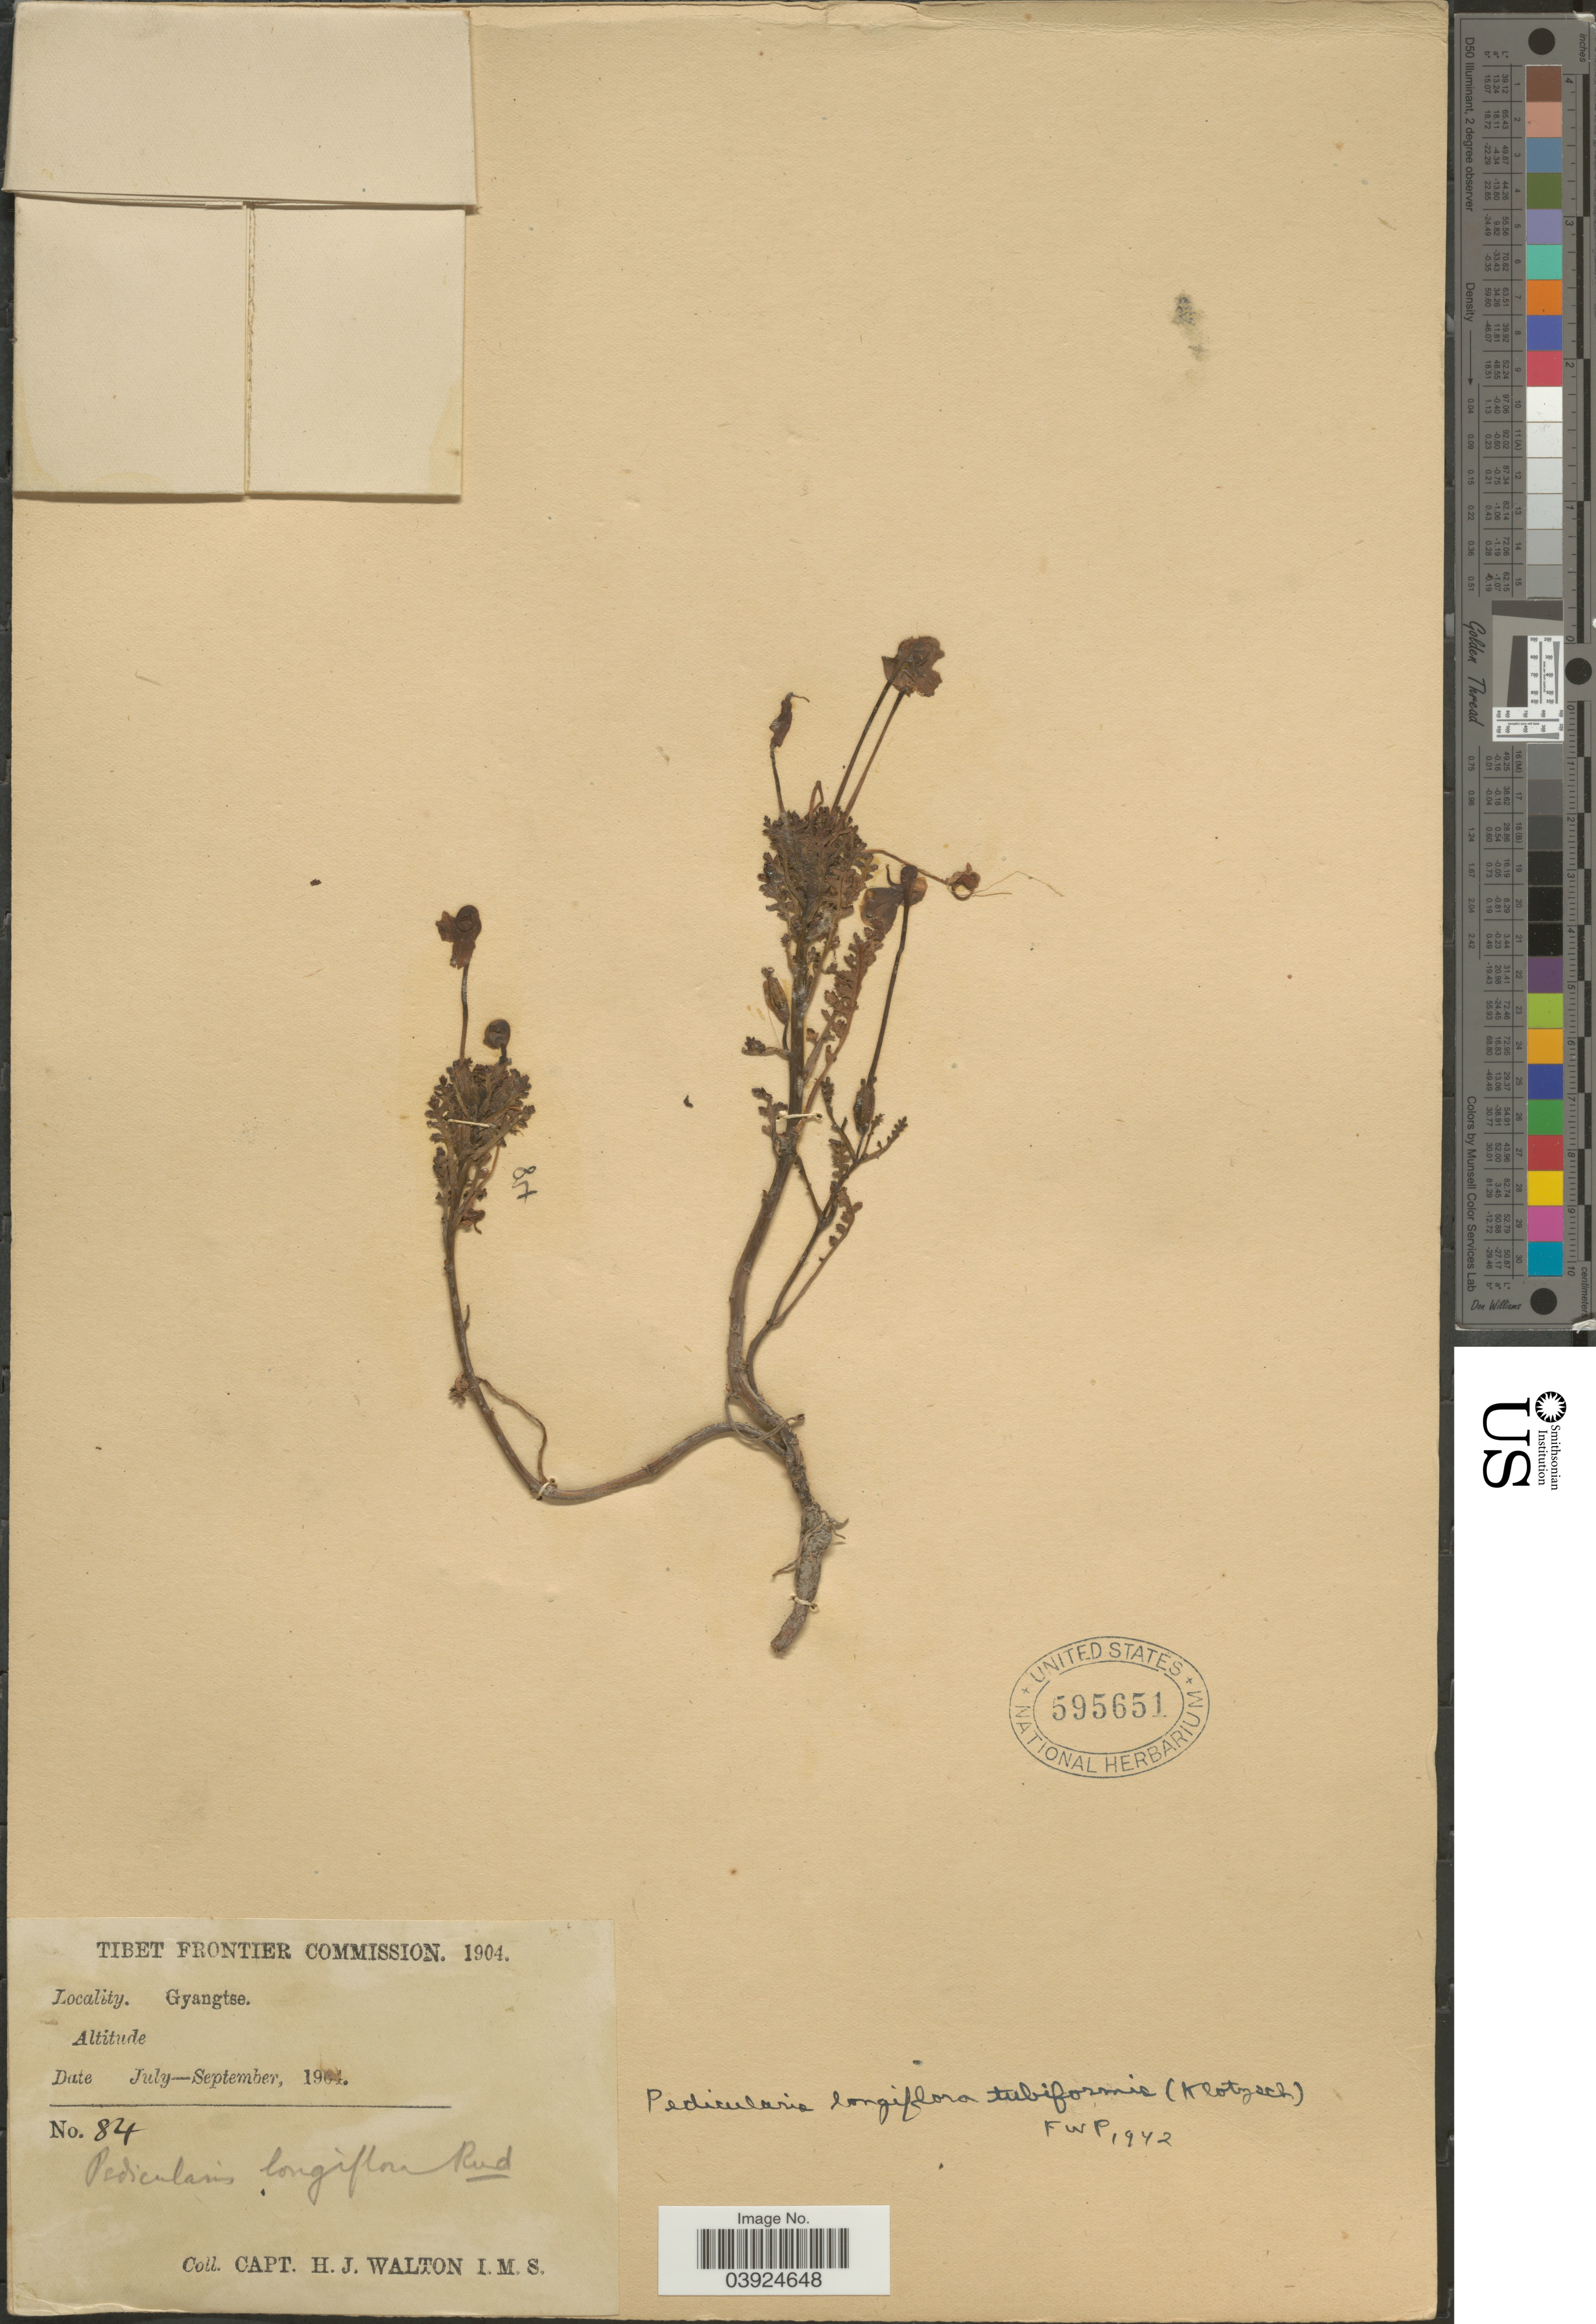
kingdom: Plantae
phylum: Tracheophyta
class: Magnoliopsida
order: Lamiales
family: Orobanchaceae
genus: Pedicularis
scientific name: Pedicularis longiflora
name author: Rudolph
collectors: H. Walton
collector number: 84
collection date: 1964-07/1964-09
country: China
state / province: Xizang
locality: Gyangtse.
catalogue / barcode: US 595651